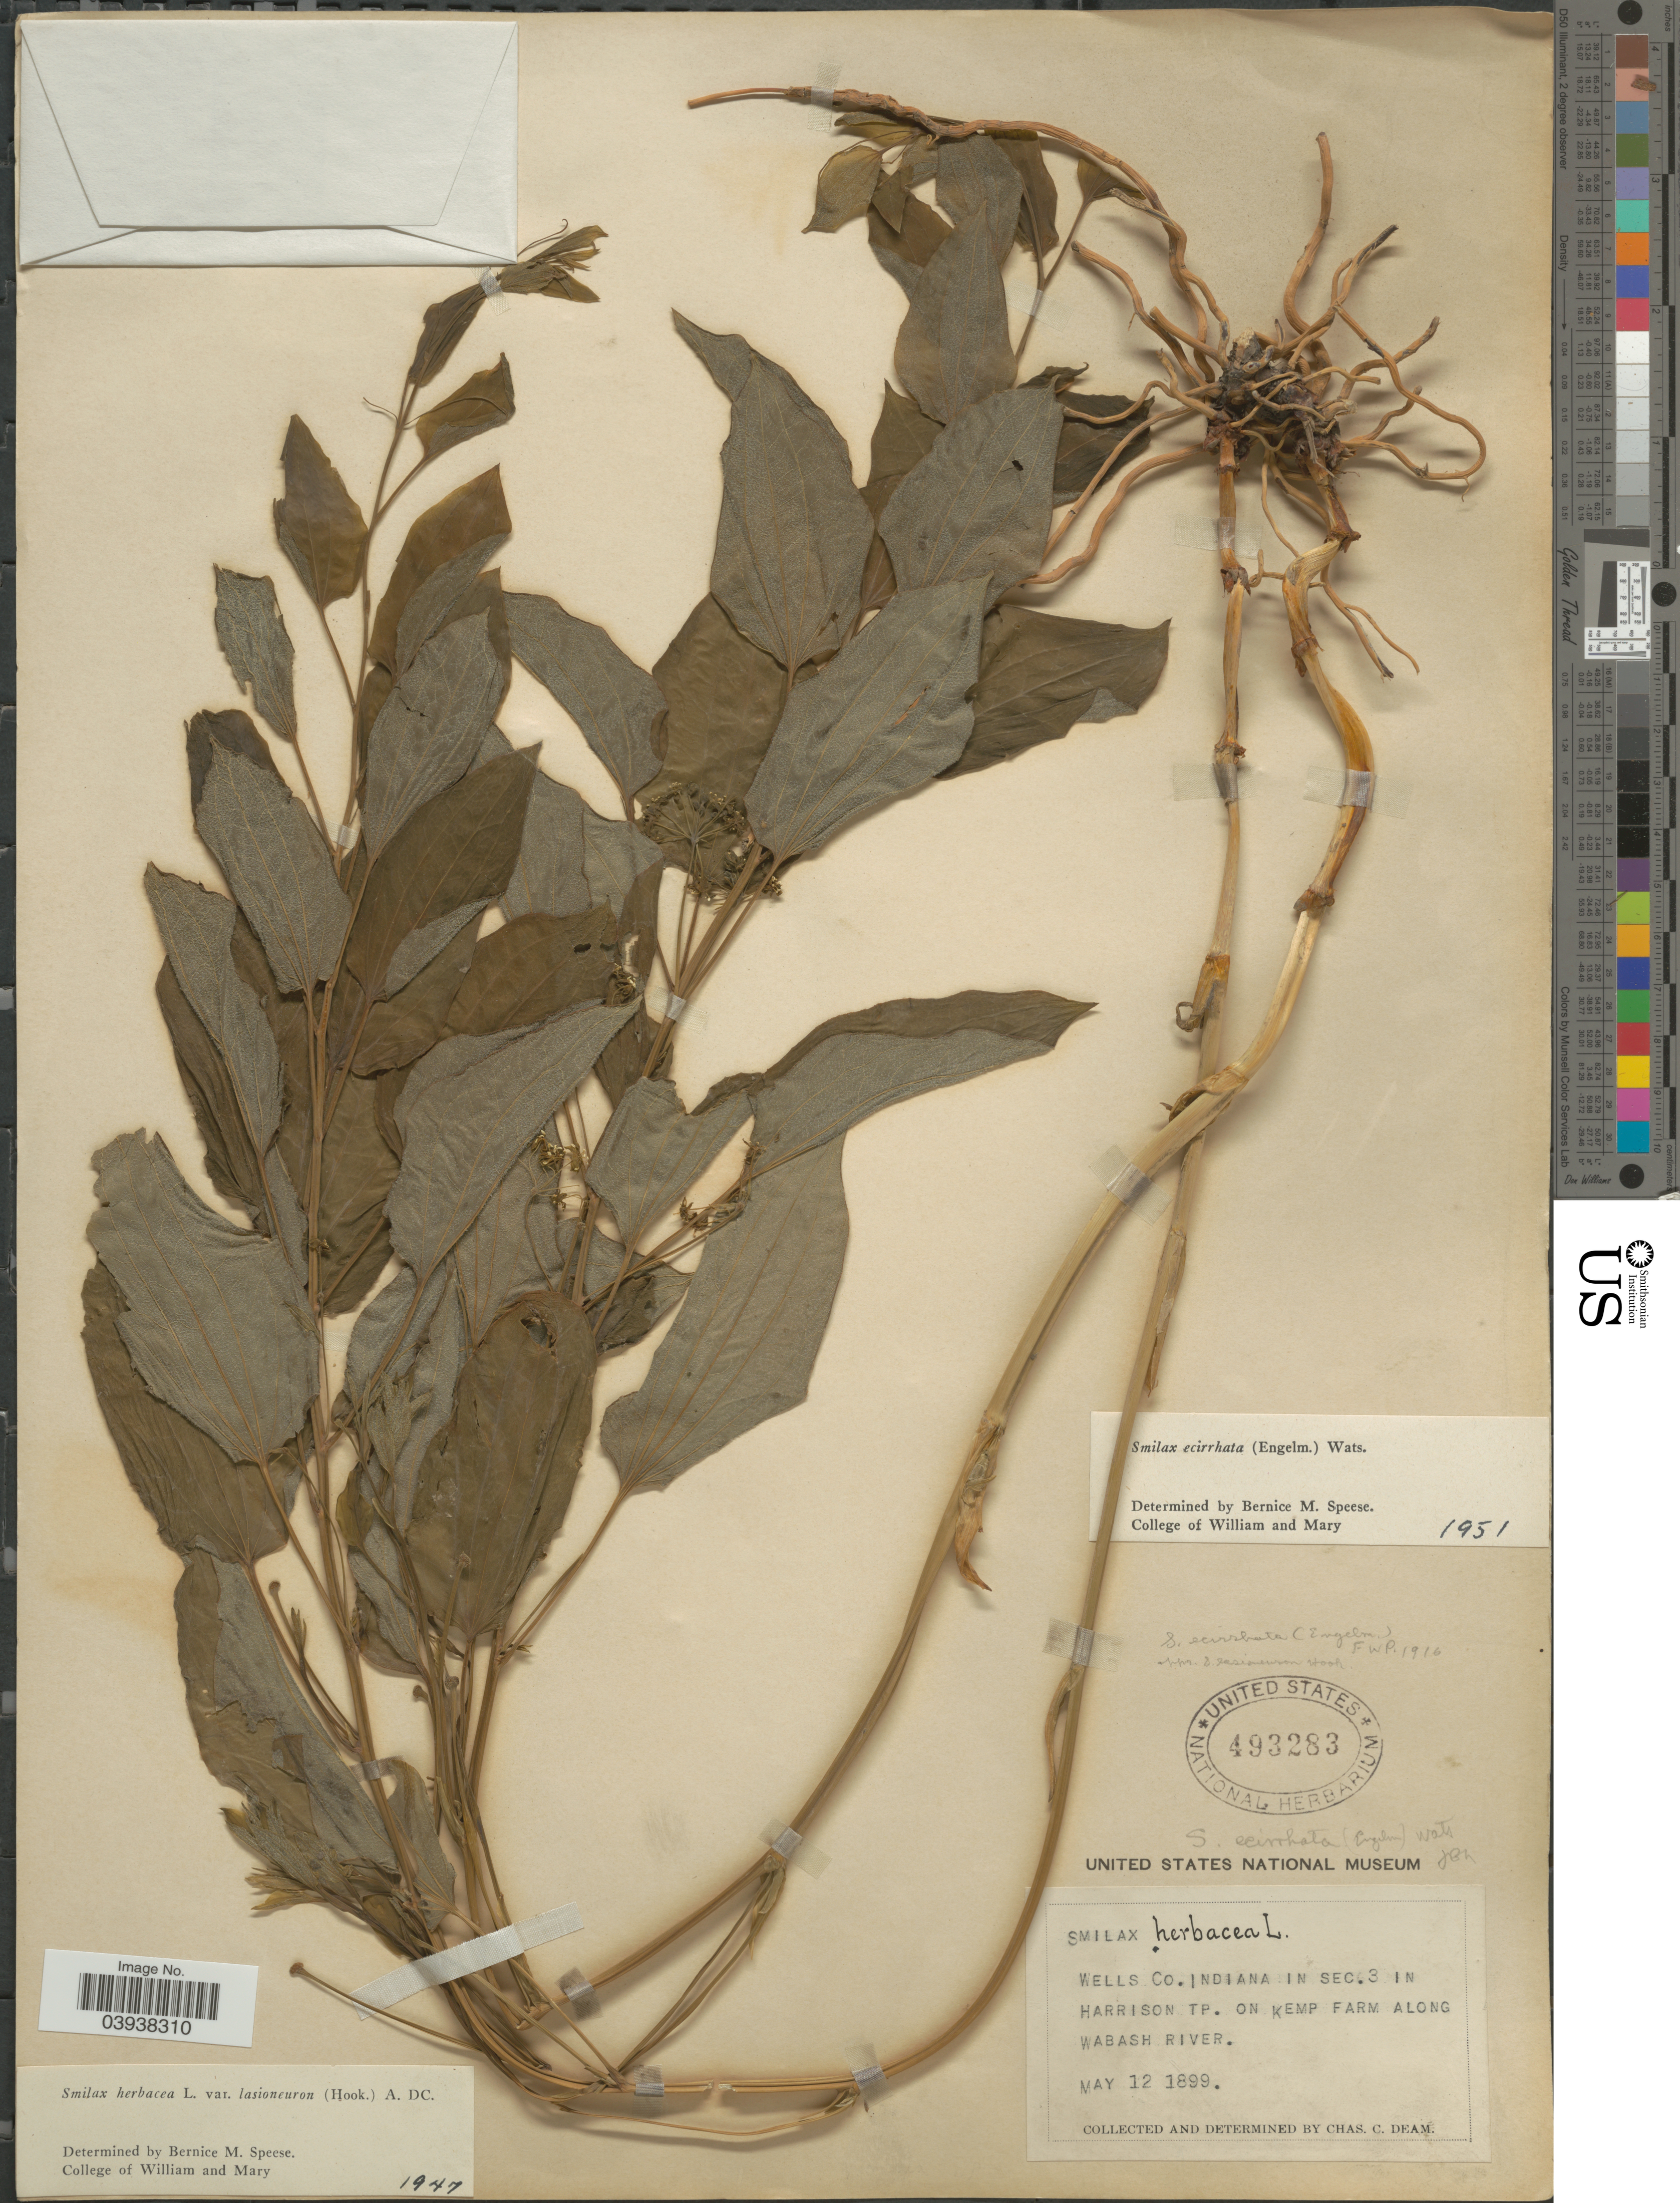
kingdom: Plantae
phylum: Tracheophyta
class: Liliopsida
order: Liliales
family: Smilacaceae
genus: Smilax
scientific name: Smilax ecirrhata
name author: (Engelm. ex Kunth) S. Watson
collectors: C. C. Deam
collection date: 1899-05-12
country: United States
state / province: Indiana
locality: Wells Co. in sec.3 in Harrison tp. on Kemp farm along Wabash River.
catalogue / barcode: US 493283